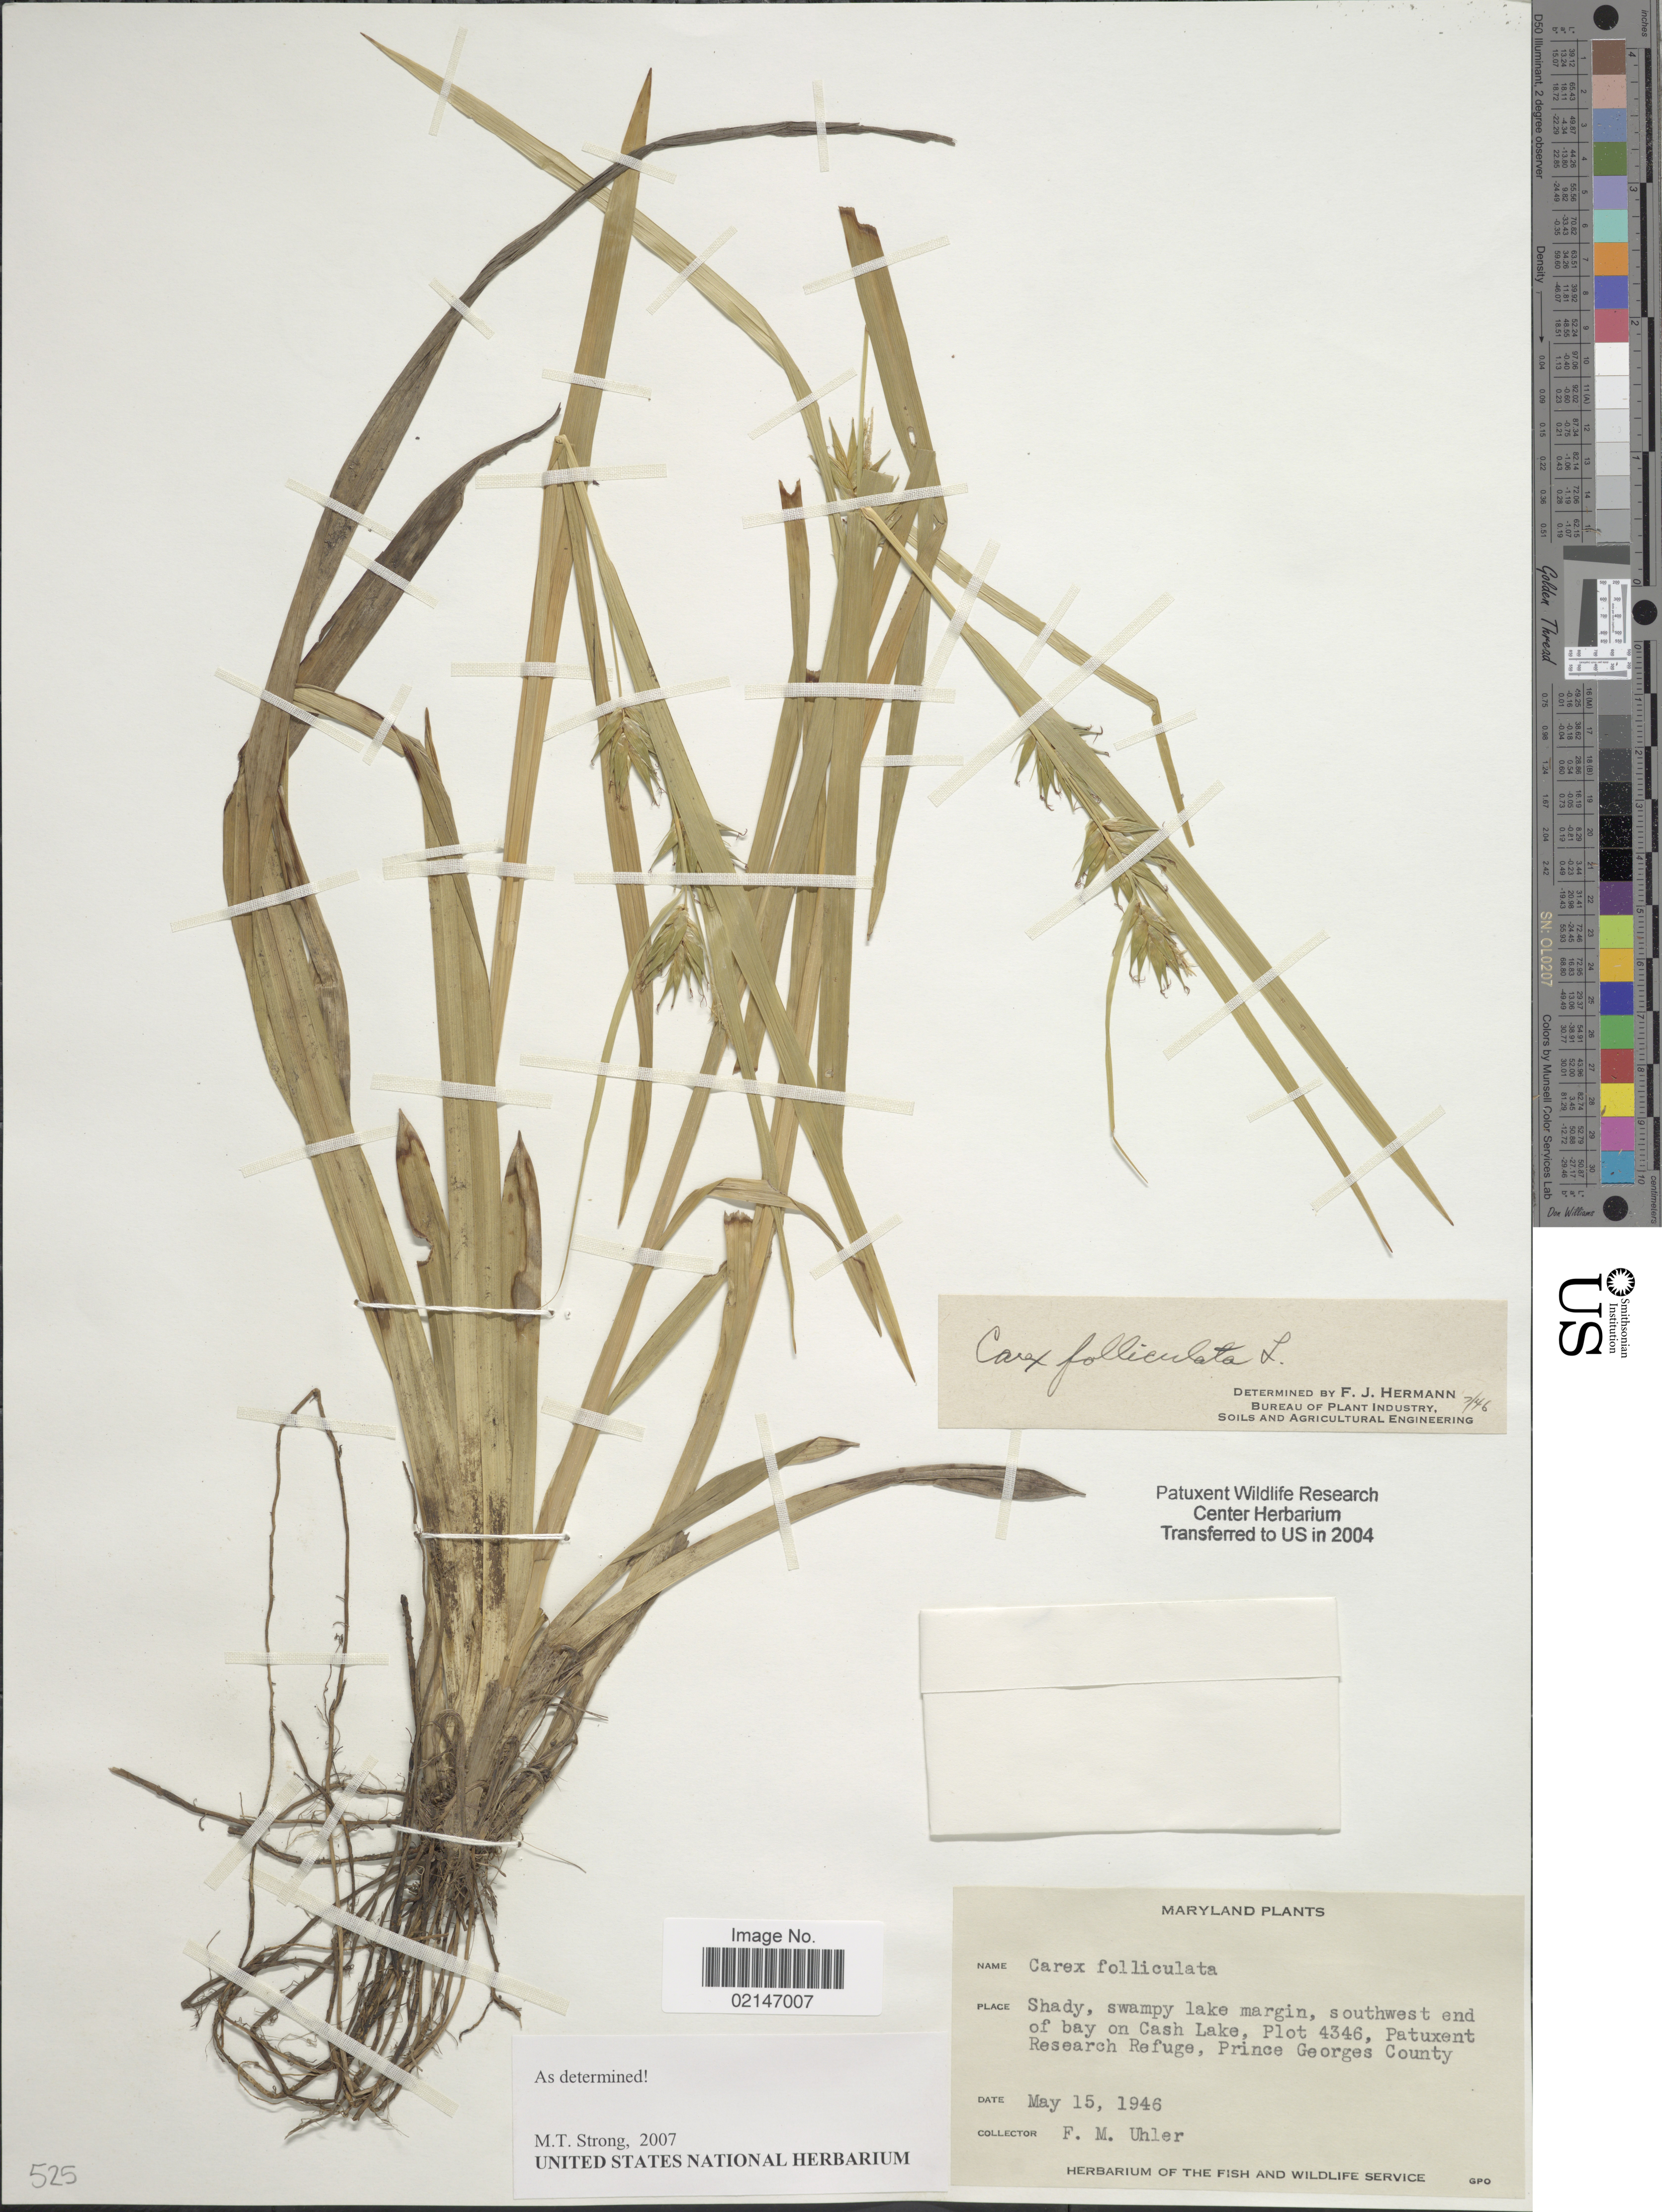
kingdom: Plantae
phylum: Tracheophyta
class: Liliopsida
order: Poales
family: Cyperaceae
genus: Carex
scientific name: Carex folliculata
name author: L.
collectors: F. M. Uhler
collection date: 1946-05-15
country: United States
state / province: Maryland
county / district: Prince George's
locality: Shady, swamp lake margin, southwest end of bay on Cash Lake, Plot 4346. Patuxent Research Refuge, Prince Georges County